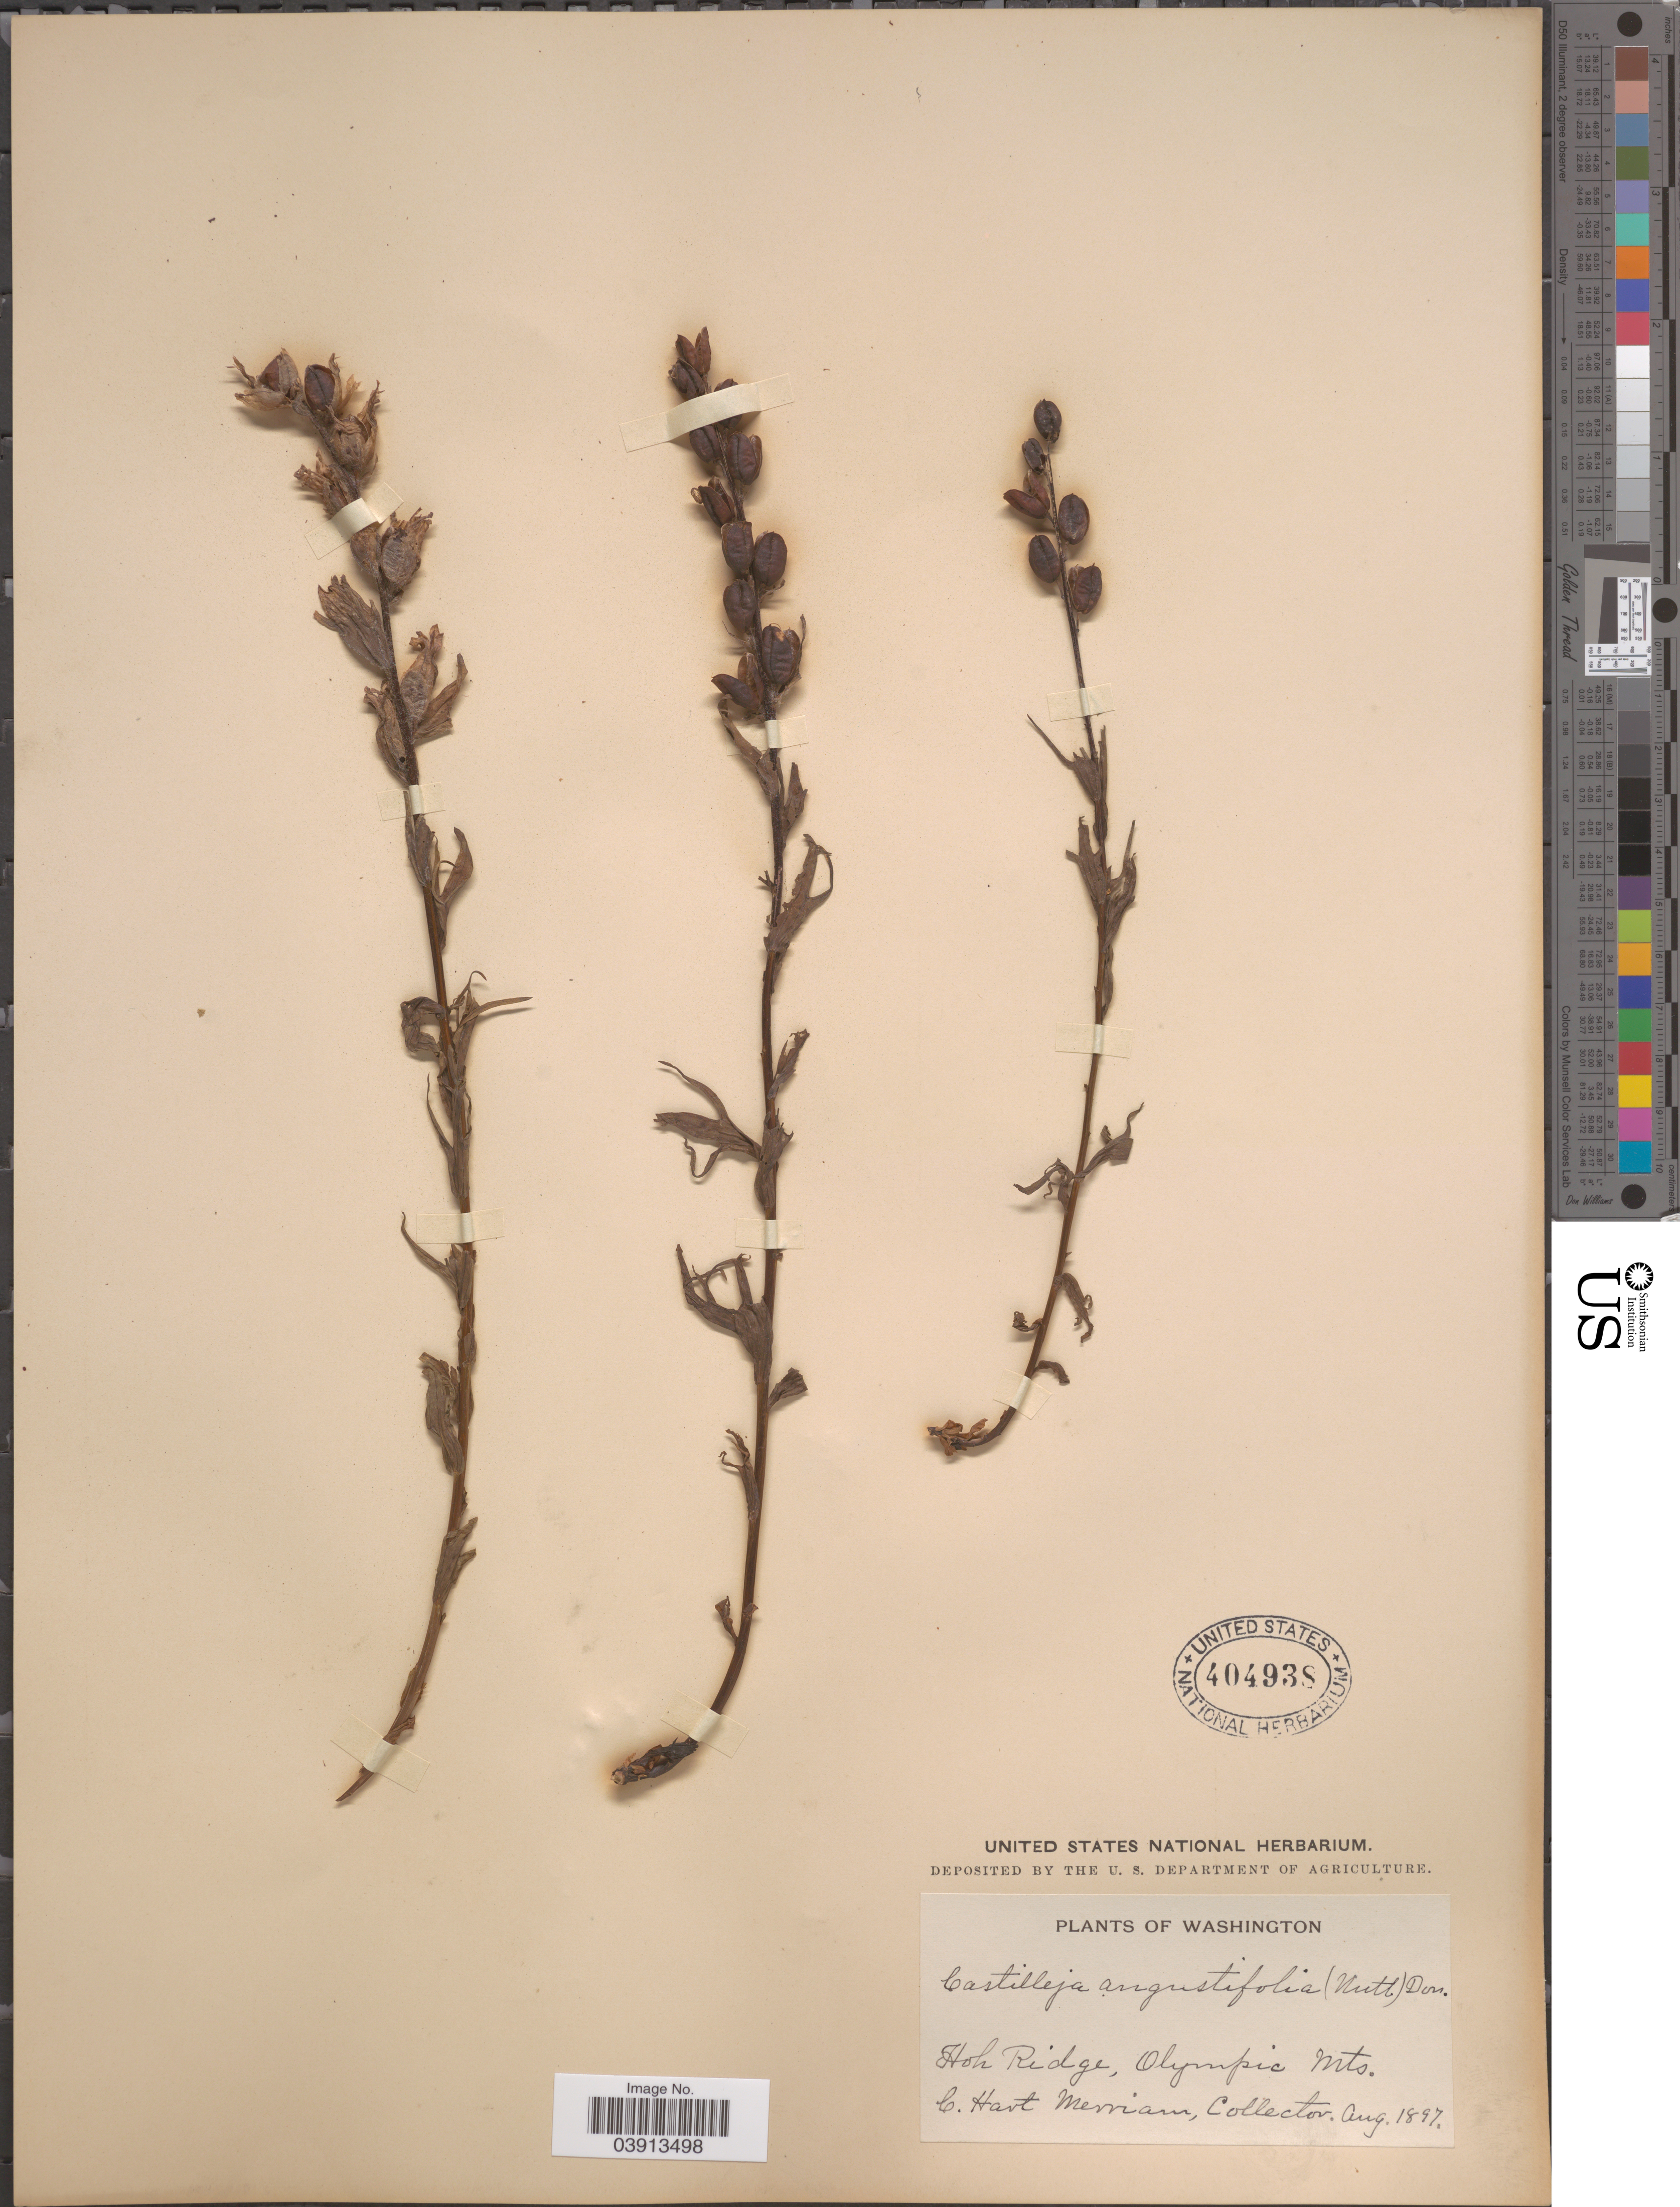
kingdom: Plantae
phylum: Tracheophyta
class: Magnoliopsida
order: Lamiales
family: Orobanchaceae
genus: Castilleja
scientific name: Castilleja parviflora var. olympica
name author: (G.N. Jones) Ownbey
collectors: C. Merriam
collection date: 1897-08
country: United States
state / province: Washington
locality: Hoh Ridge, Olympic Mts.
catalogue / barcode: US 404938